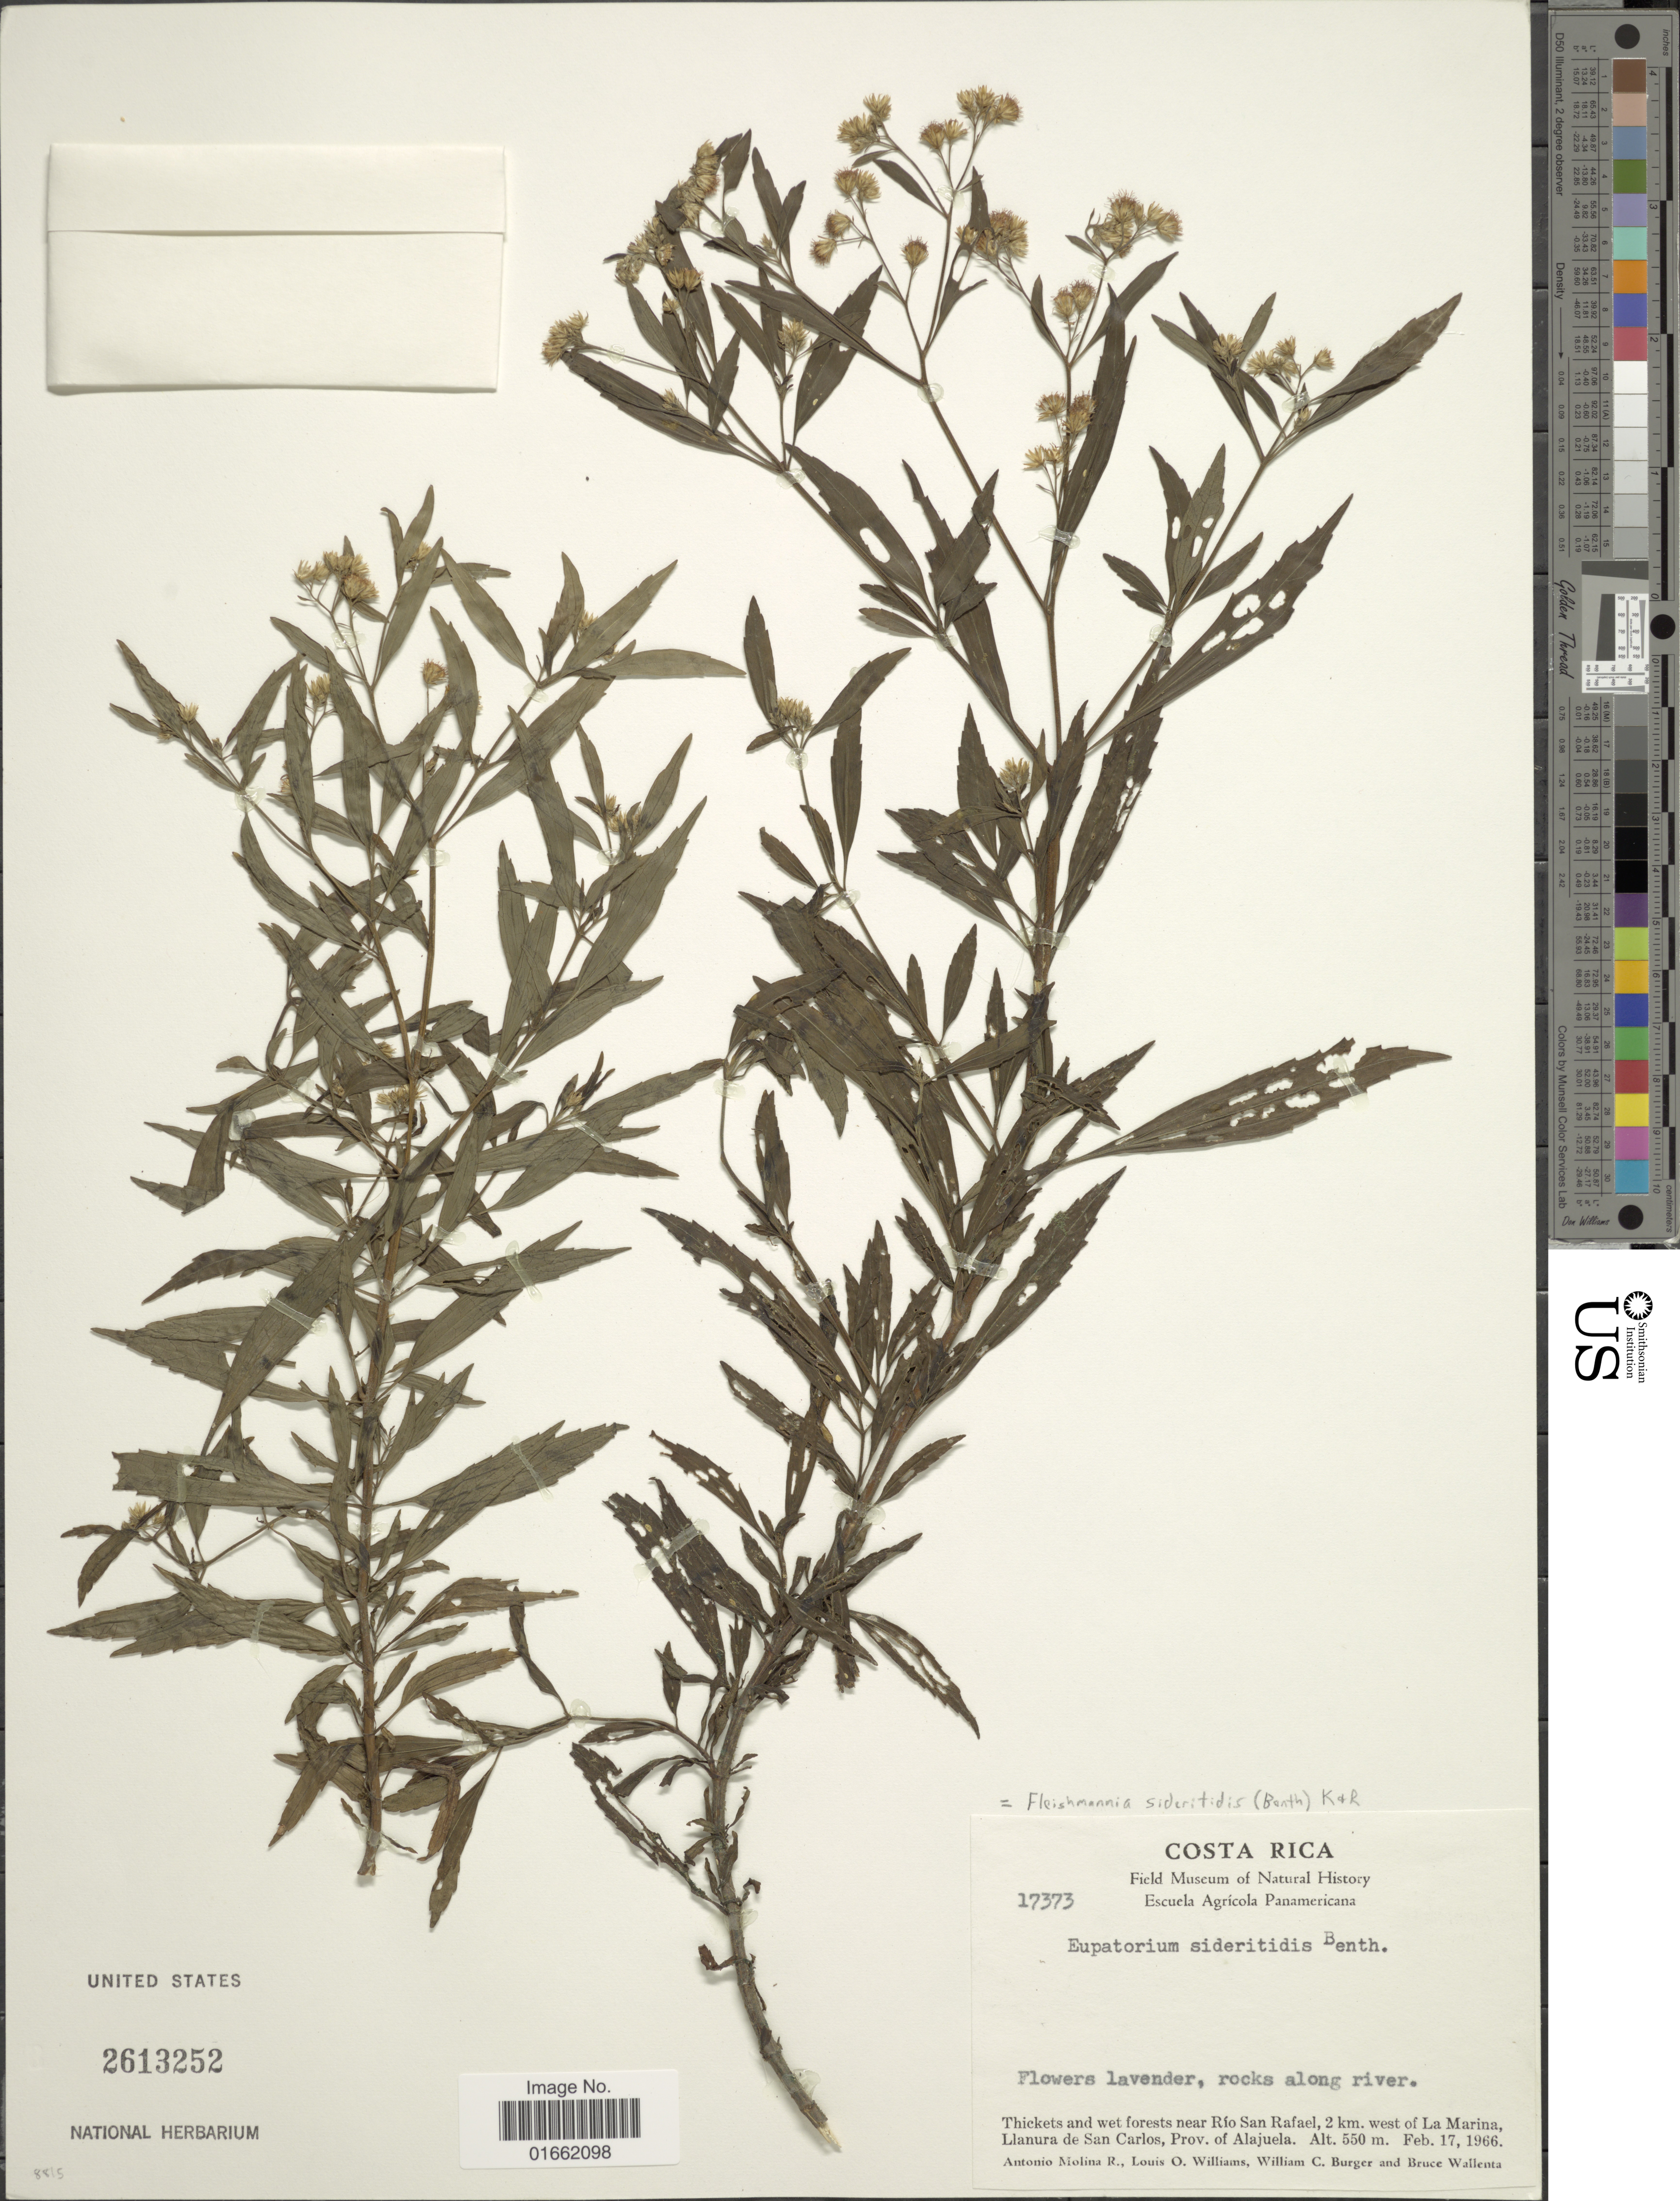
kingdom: Plantae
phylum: Tracheophyta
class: Magnoliopsida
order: Asterales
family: Asteraceae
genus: Fleischmannia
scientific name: Fleischmannia sideritides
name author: (Benth. in Oerst.) R.M. King & H. Rob.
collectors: A. Molina R., L. O. Williams, W. Burger & B. Wallenta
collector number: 17373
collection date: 1966-02-17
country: Costa Rica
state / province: Alajuela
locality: Thickets and wet forests near Rio San rafael, 2 km. west of La Marina, Llanura de San Carlos, Prov. of Alajuela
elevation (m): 550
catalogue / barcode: US 2613252